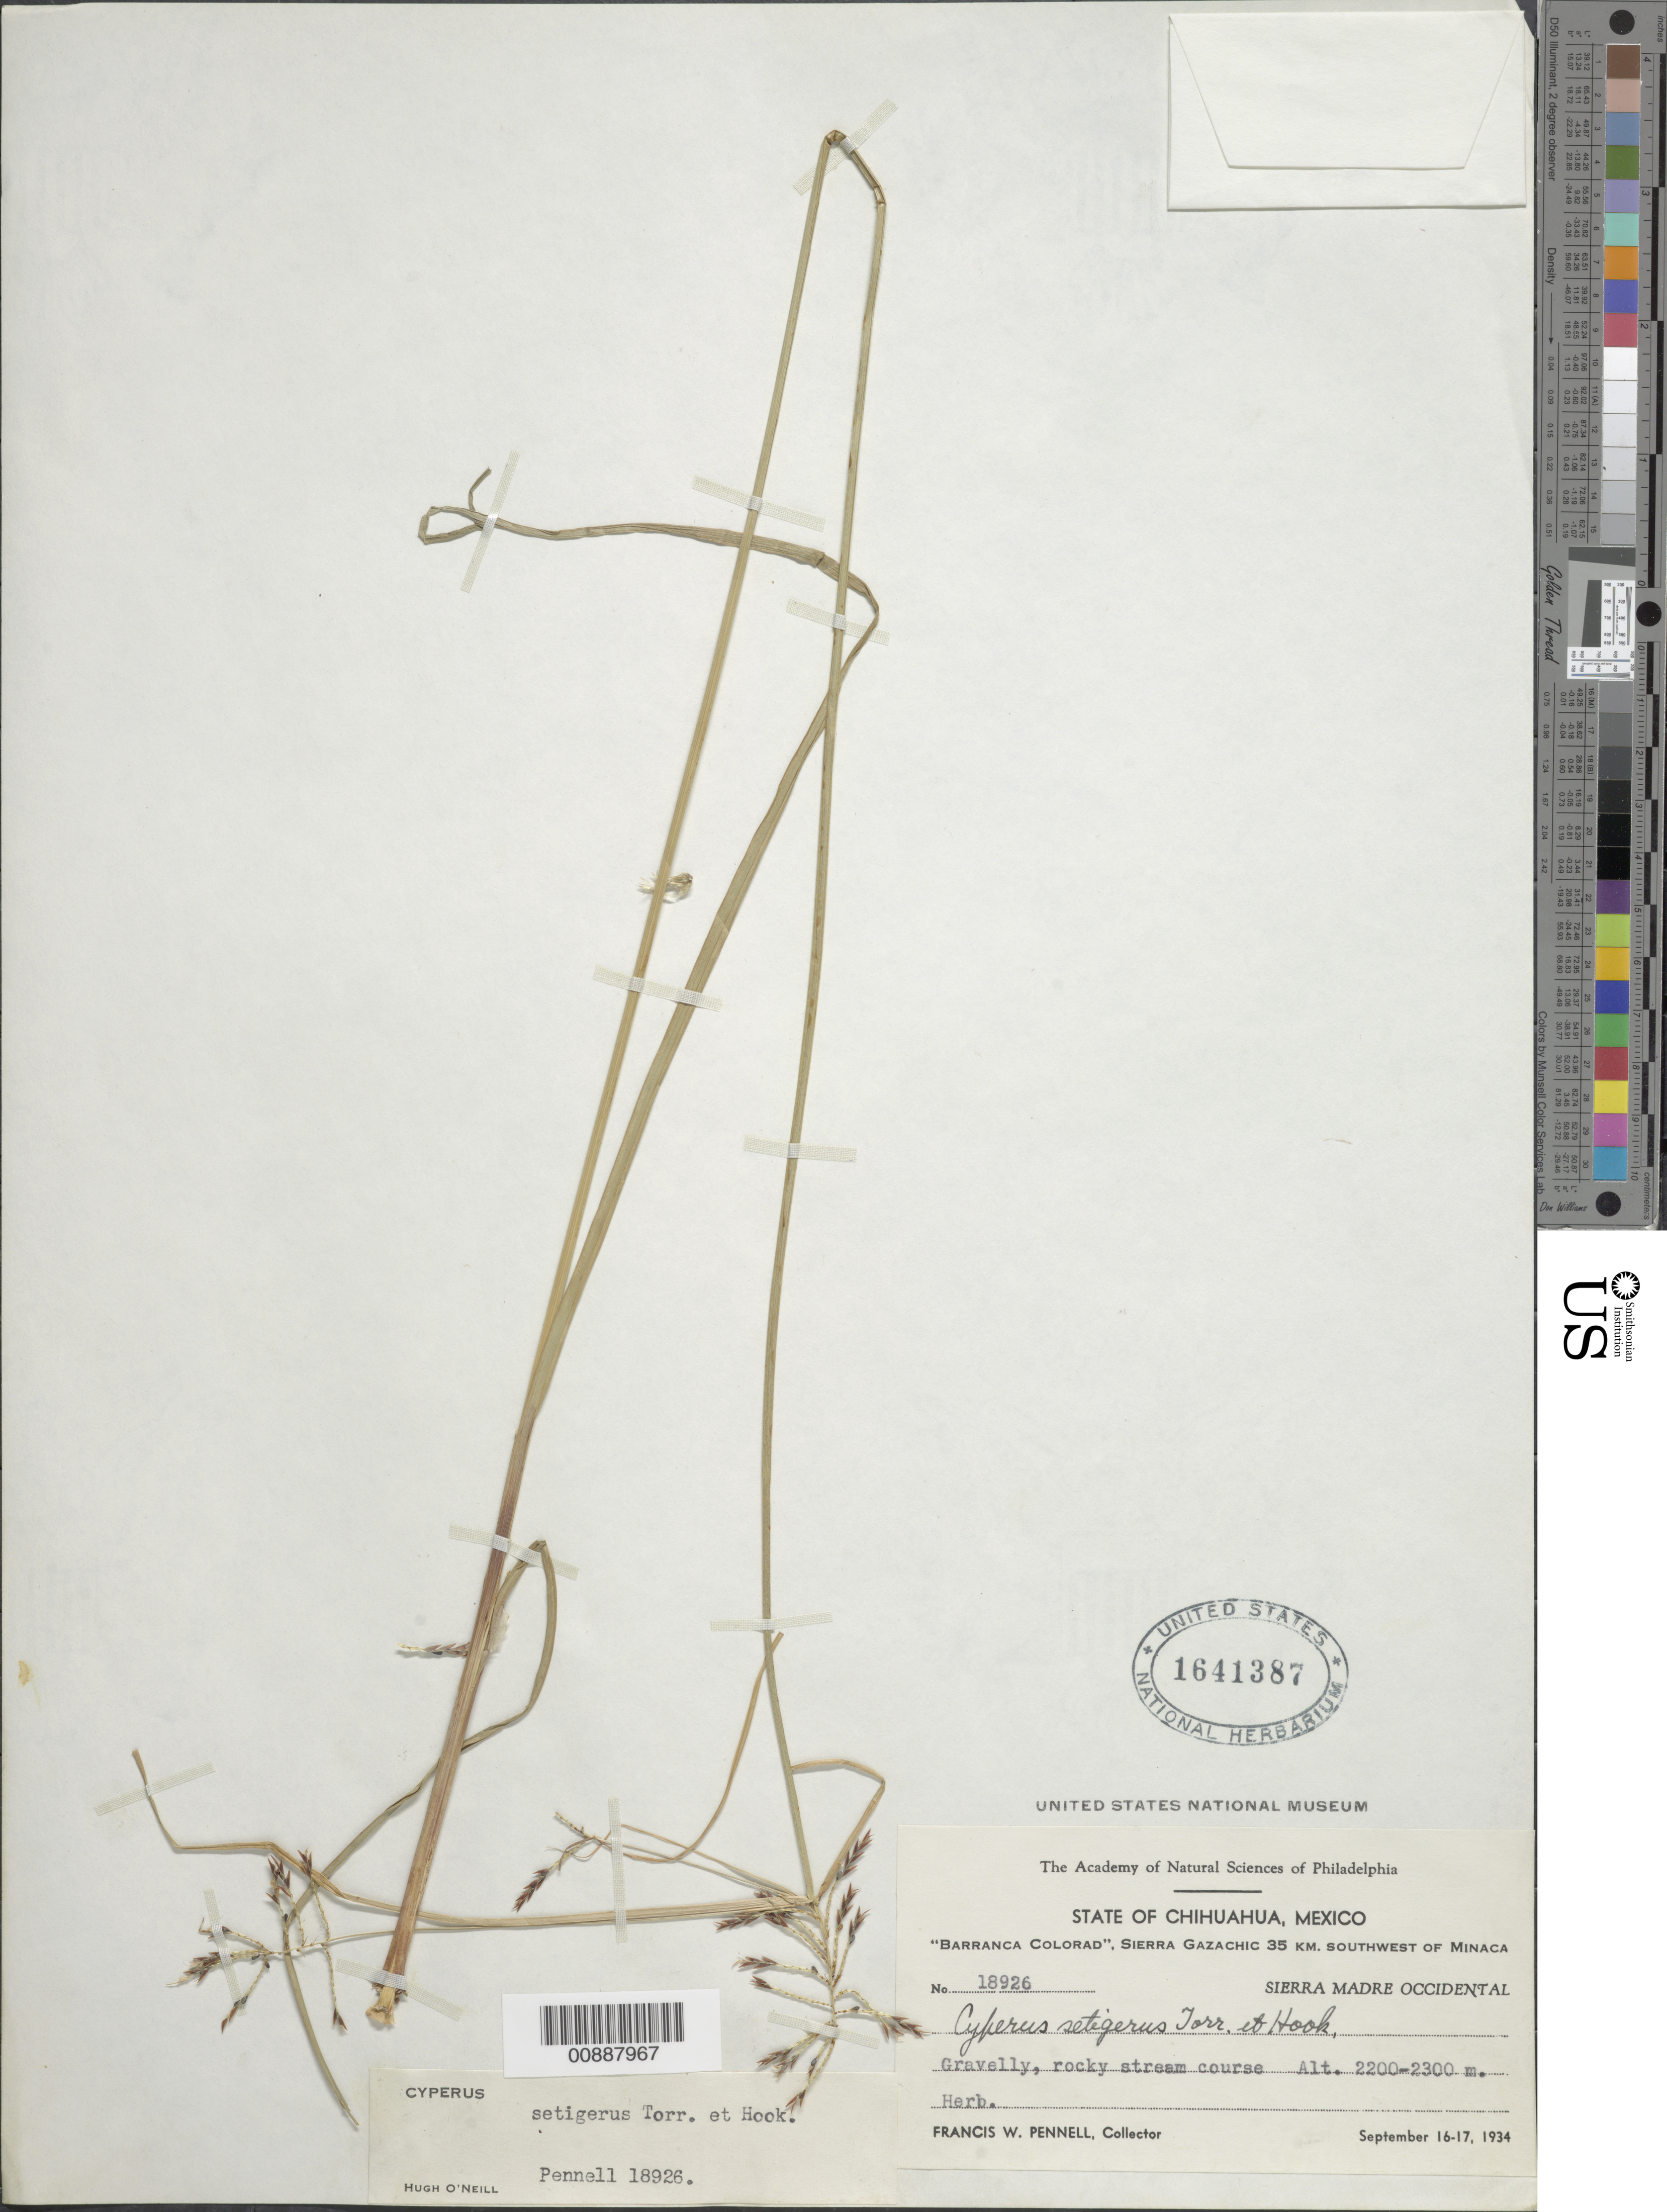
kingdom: Plantae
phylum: Tracheophyta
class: Liliopsida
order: Poales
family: Cyperaceae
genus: Cyperus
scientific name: Cyperus setigerus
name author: Torr. & Hook.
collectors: F. W. Pennell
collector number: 18926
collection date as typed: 16 Sep 1934 to 17 Sep 1934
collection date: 1934-09-16/1934-09-17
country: Mexico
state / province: Chihuahua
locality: Barranca Colorad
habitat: Gravelly, rocky stream course.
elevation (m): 2300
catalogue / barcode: US 1641387